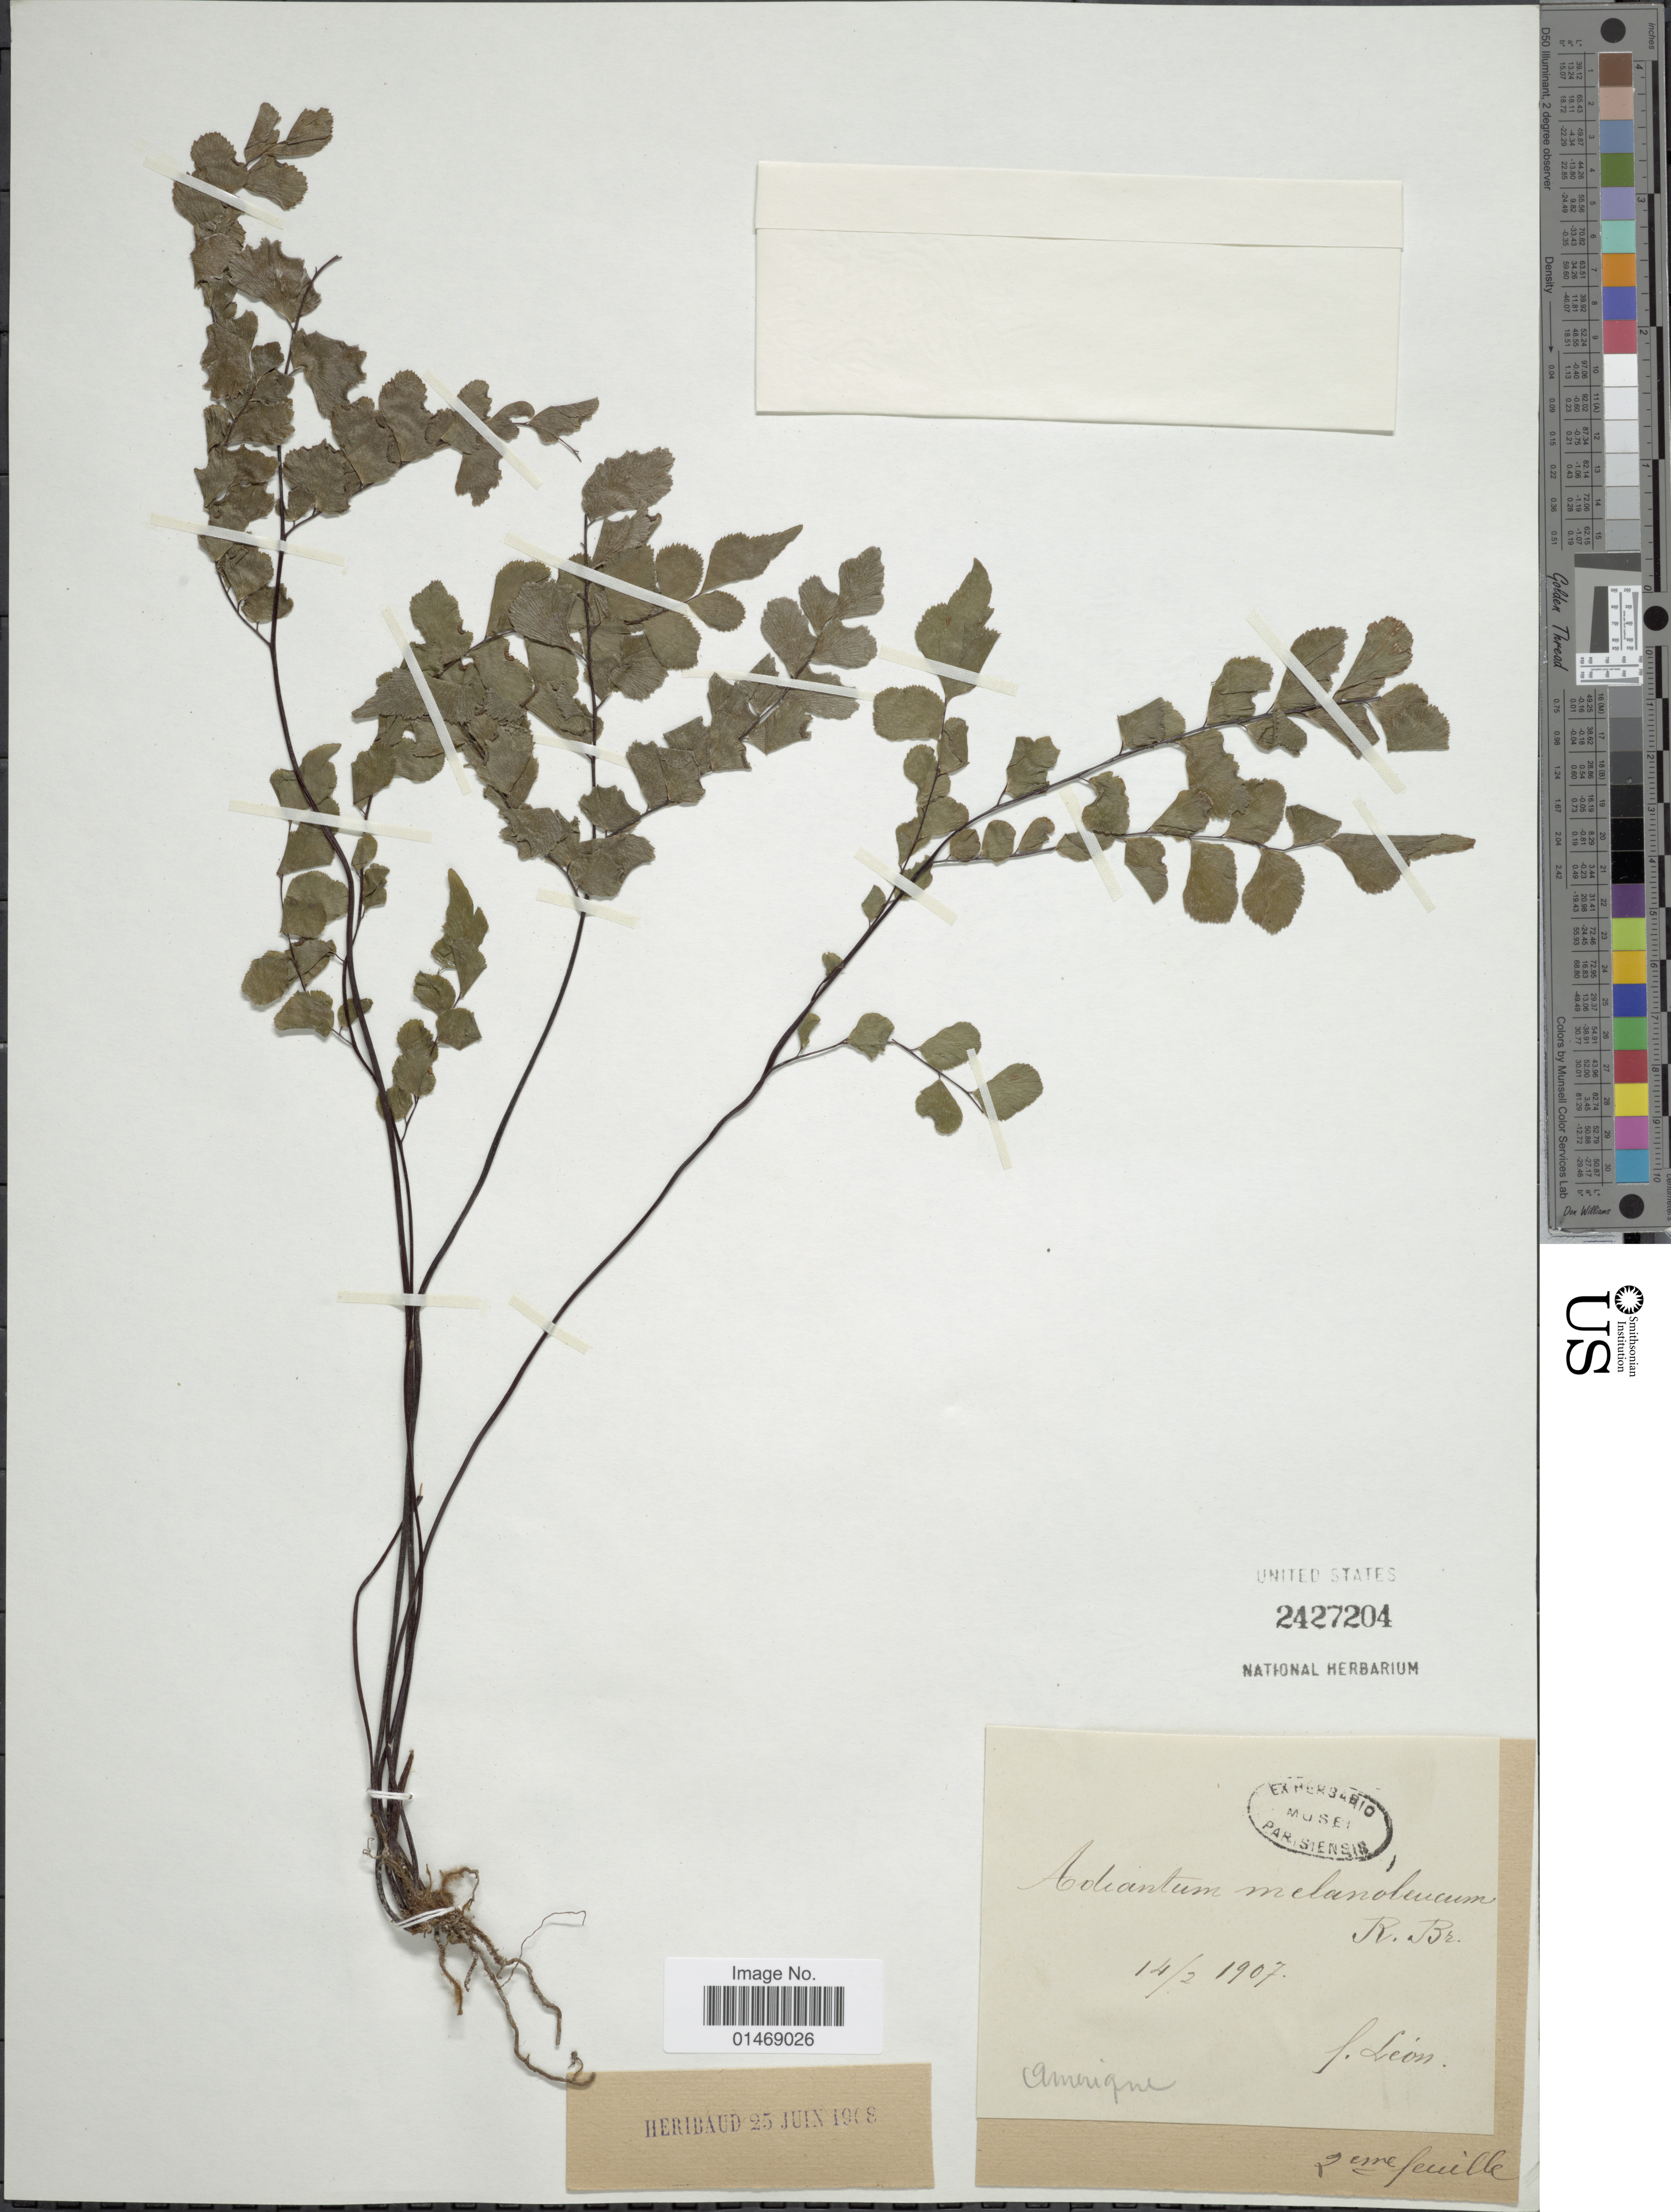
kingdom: Plantae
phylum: Tracheophyta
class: Polypodiopsida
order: Polypodiales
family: Pteridaceae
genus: Adiantum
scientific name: Adiantum melanoleucum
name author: Willd.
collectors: F. Leon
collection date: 1907-02-14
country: Cuba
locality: Amerique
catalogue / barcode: US 2427204